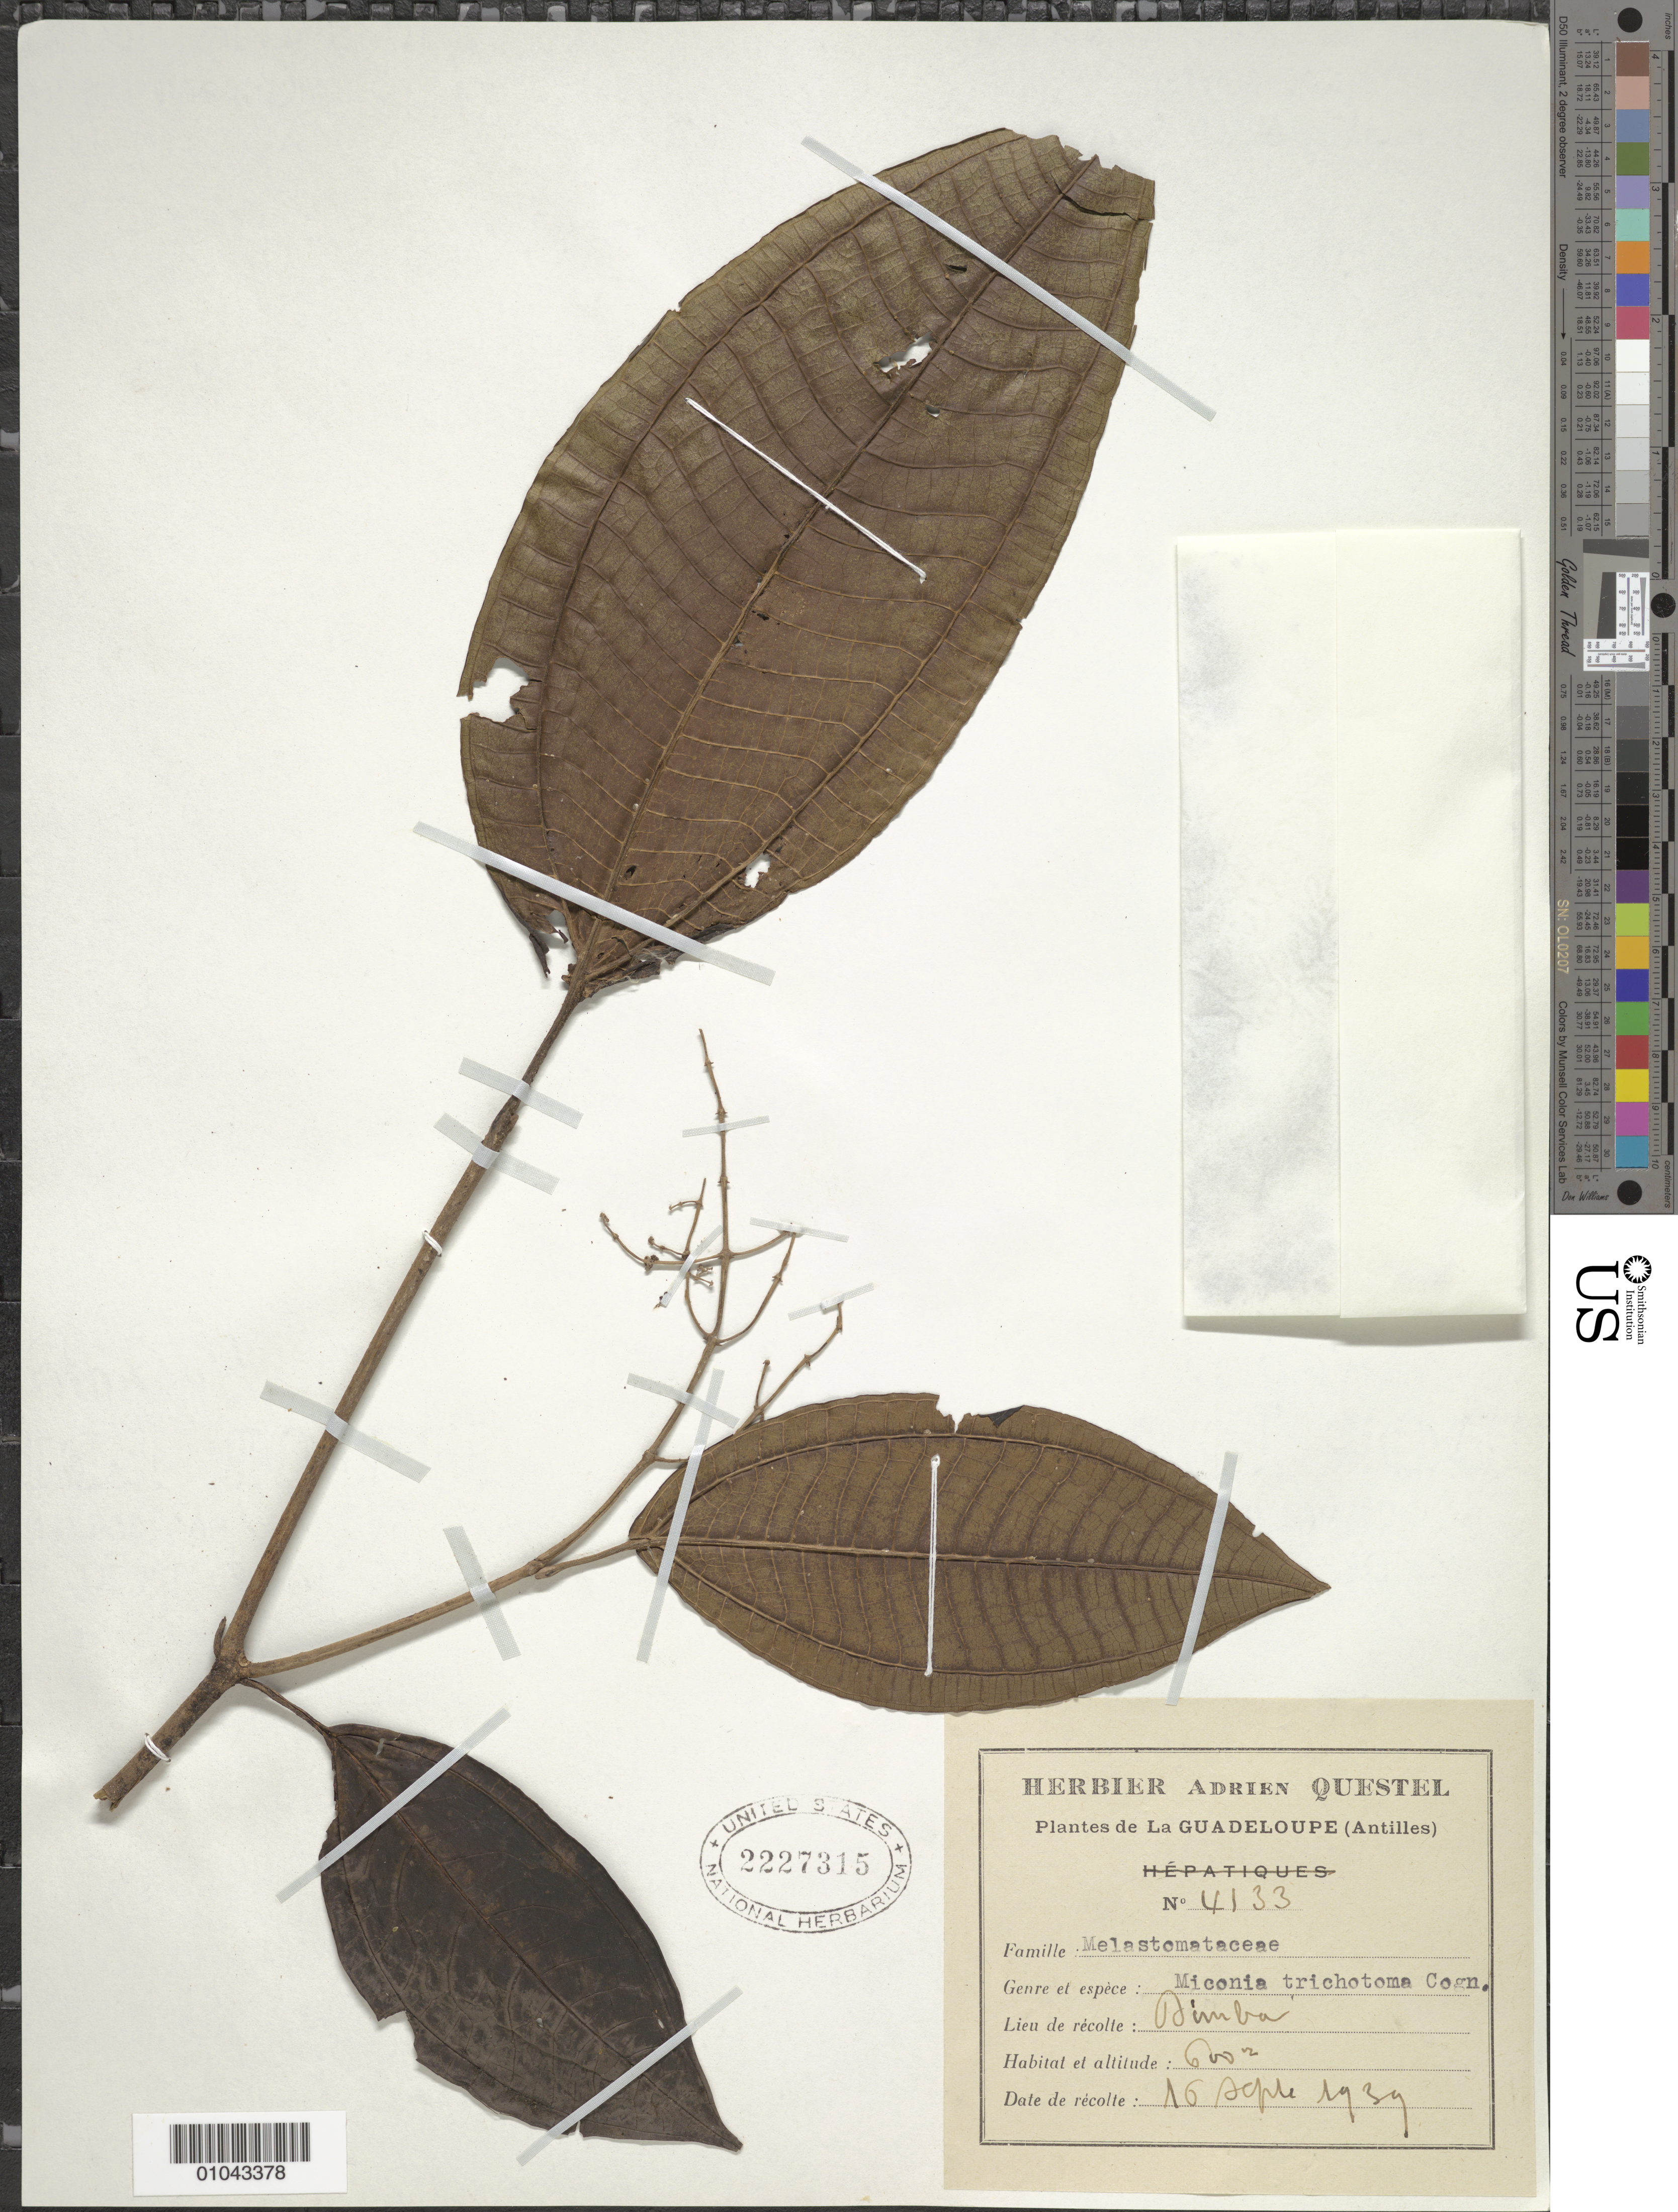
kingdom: Plantae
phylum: Tracheophyta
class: Magnoliopsida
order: Myrtales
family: Melastomataceae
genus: Miconia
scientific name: Miconia trichotoma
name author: (Desr.) DC.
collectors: A. Questel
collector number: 4133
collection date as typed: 16 Sep 1939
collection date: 1939-09-16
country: Guadeloupe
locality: Simba [?]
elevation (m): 600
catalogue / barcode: US 2227315